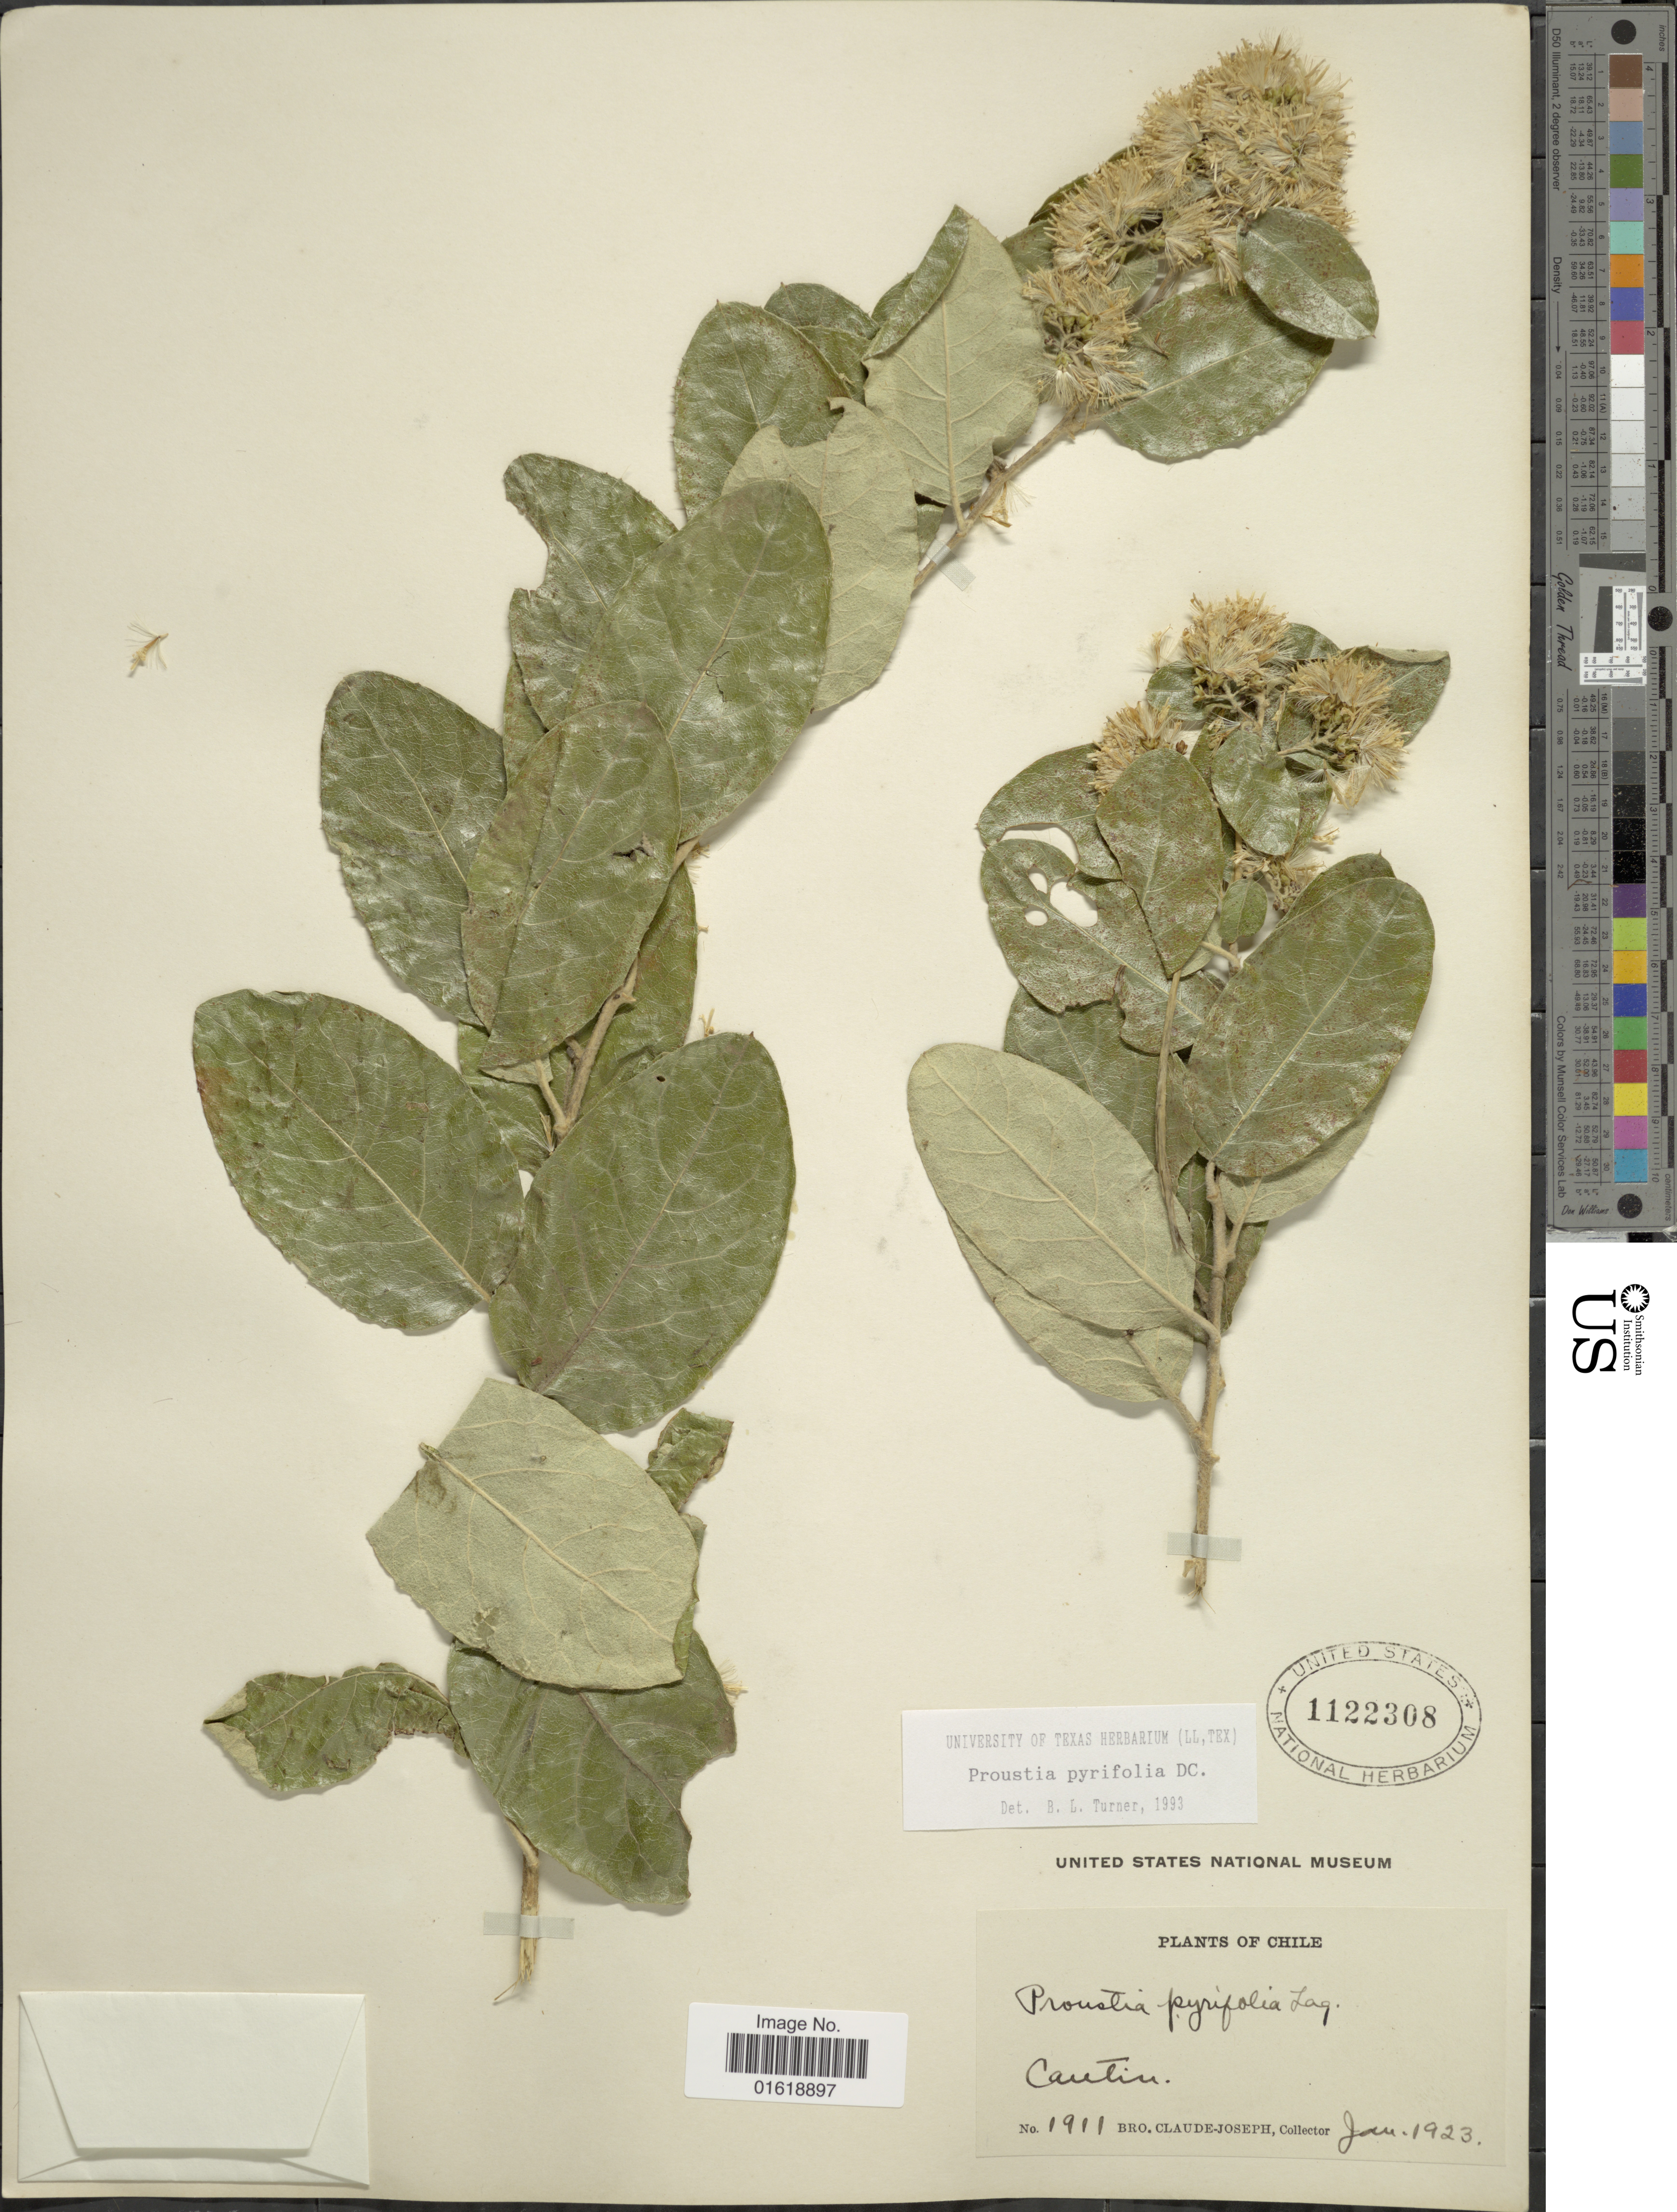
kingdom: Plantae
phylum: Tracheophyta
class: Magnoliopsida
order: Asterales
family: Asteraceae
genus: Proustia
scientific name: Proustia pyrifolia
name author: DC.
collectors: Bro. Claude-Joseph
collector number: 1911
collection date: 1923-01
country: Chile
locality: Cantin.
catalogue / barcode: US 1122308